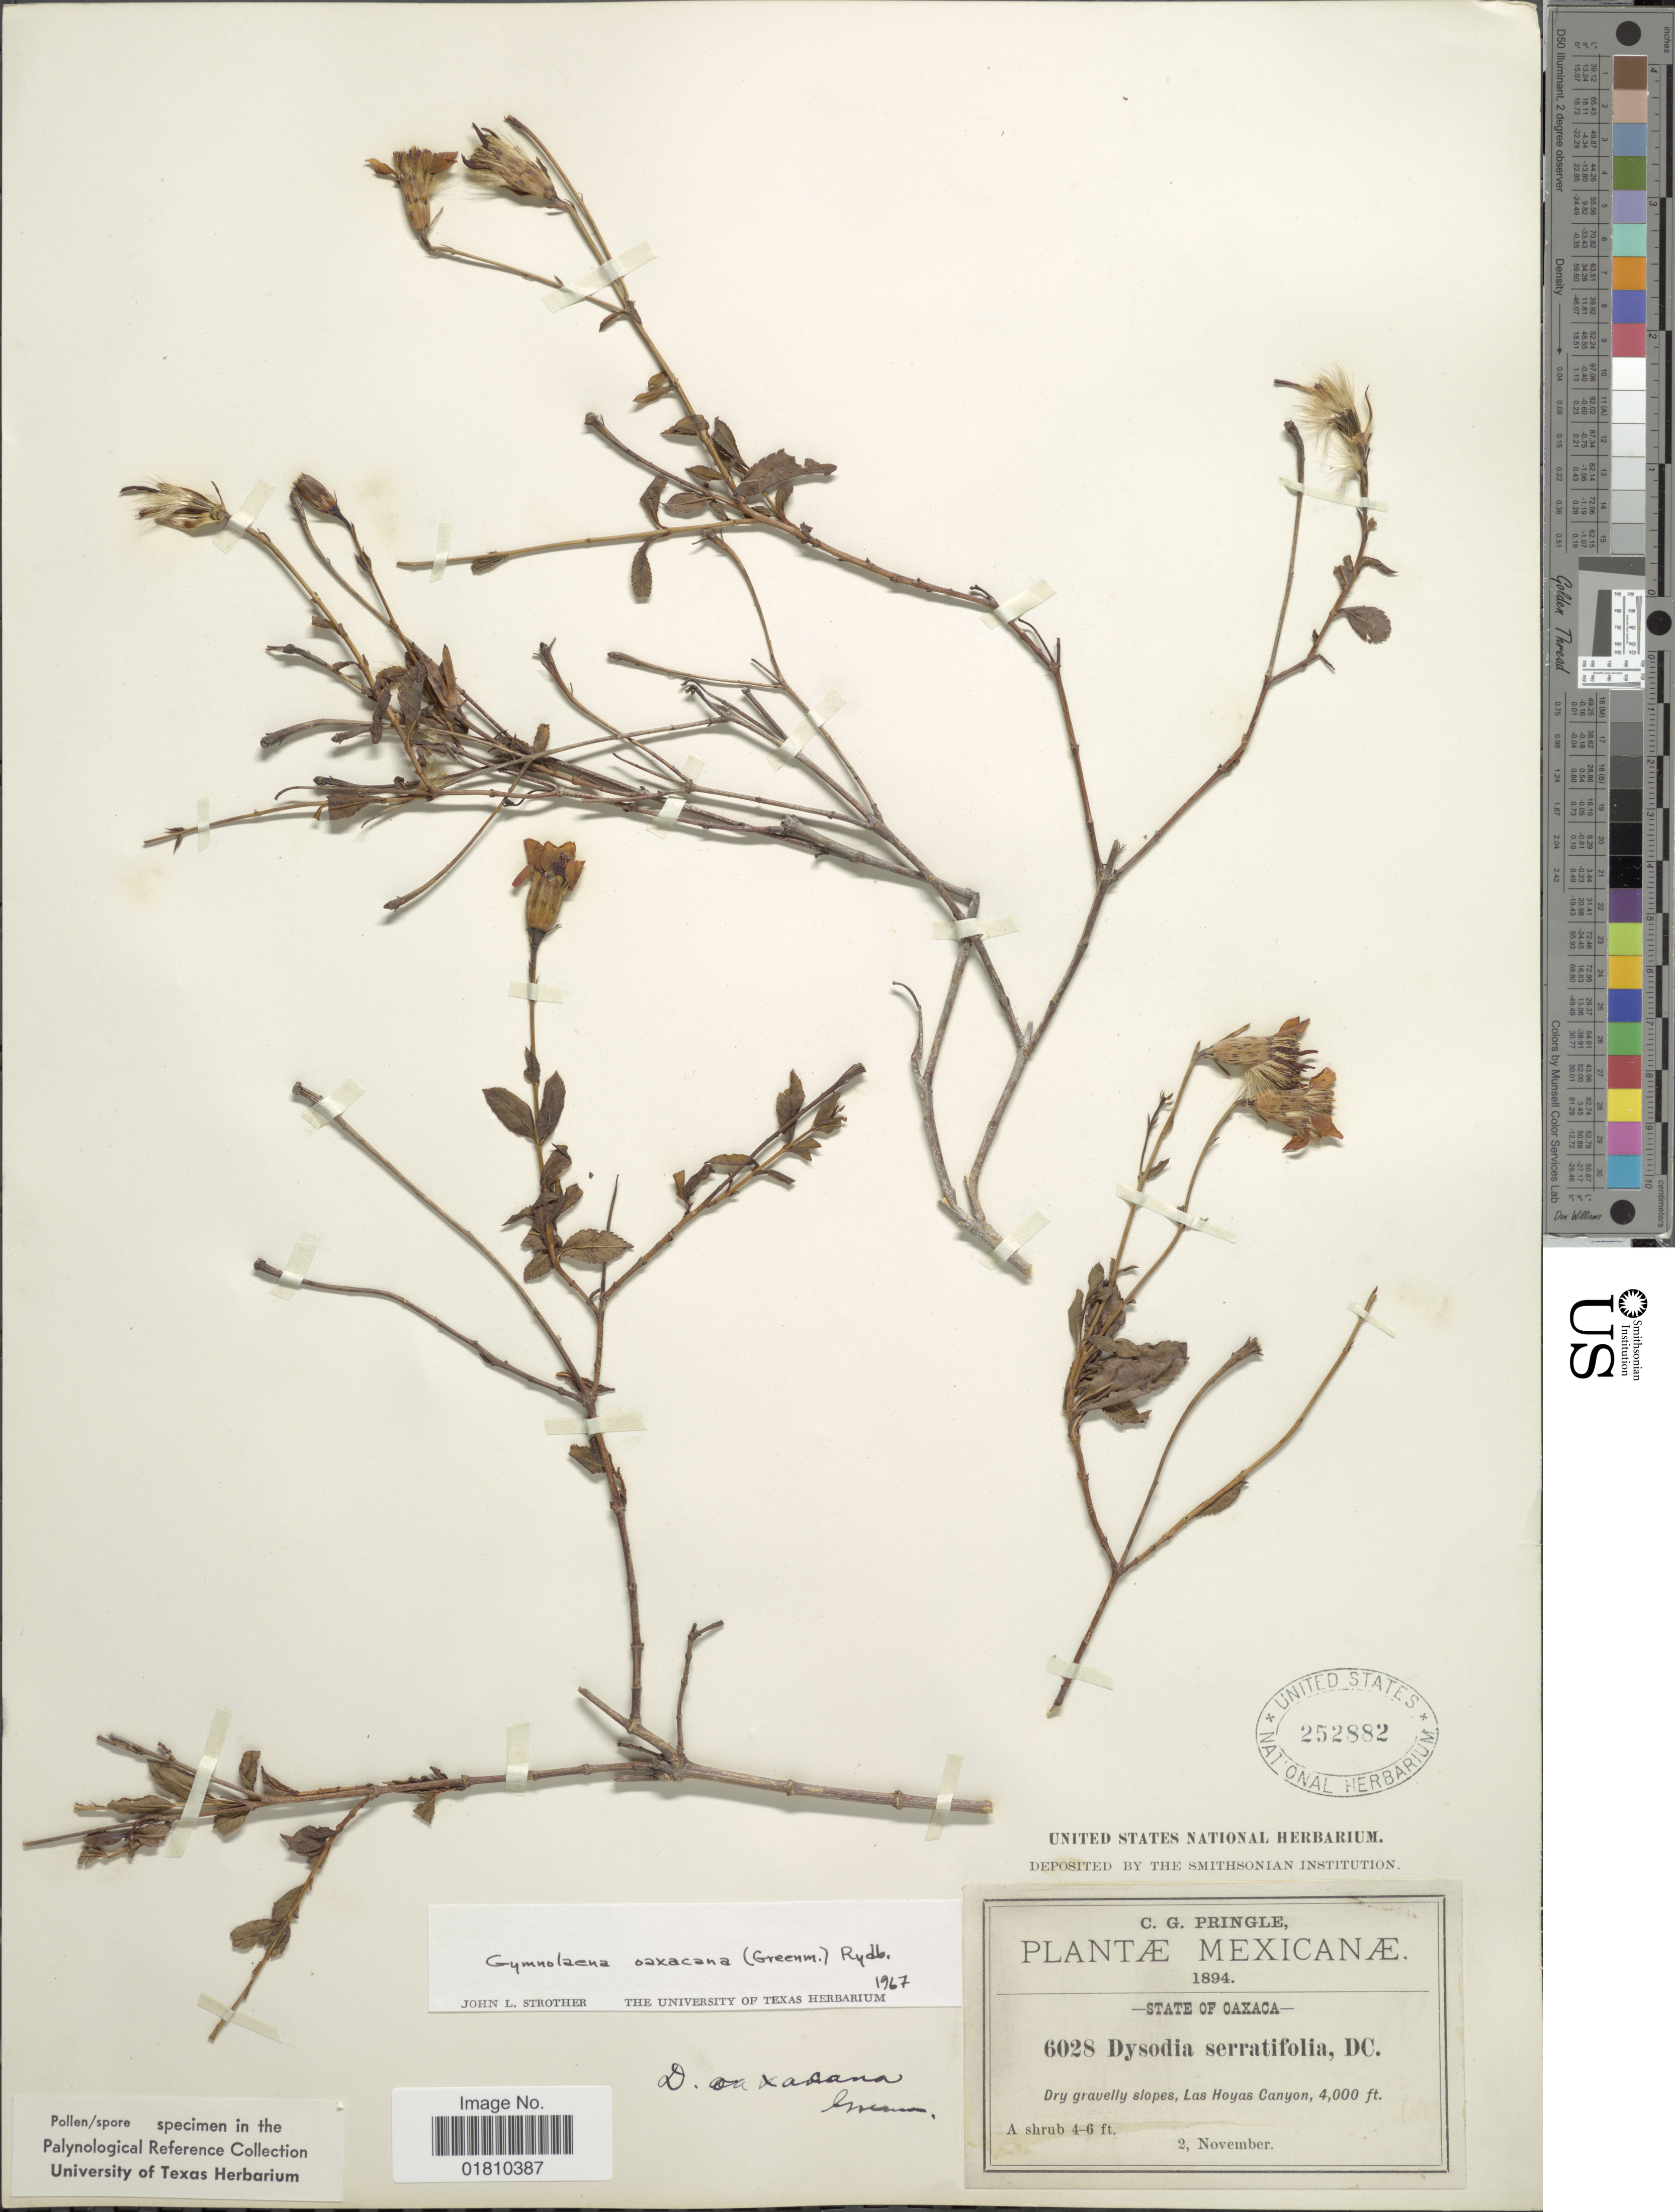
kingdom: Plantae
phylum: Tracheophyta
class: Magnoliopsida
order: Asterales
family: Asteraceae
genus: Gymnolaena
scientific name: Gymnolaena oaxacana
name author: (Greenm.) Rydb.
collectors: C. G. Pringle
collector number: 6028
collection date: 1894-11-02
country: Mexico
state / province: Oaxaca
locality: Dry gravelly slopes, Las Hoyas Canyon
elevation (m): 1219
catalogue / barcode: US 252882